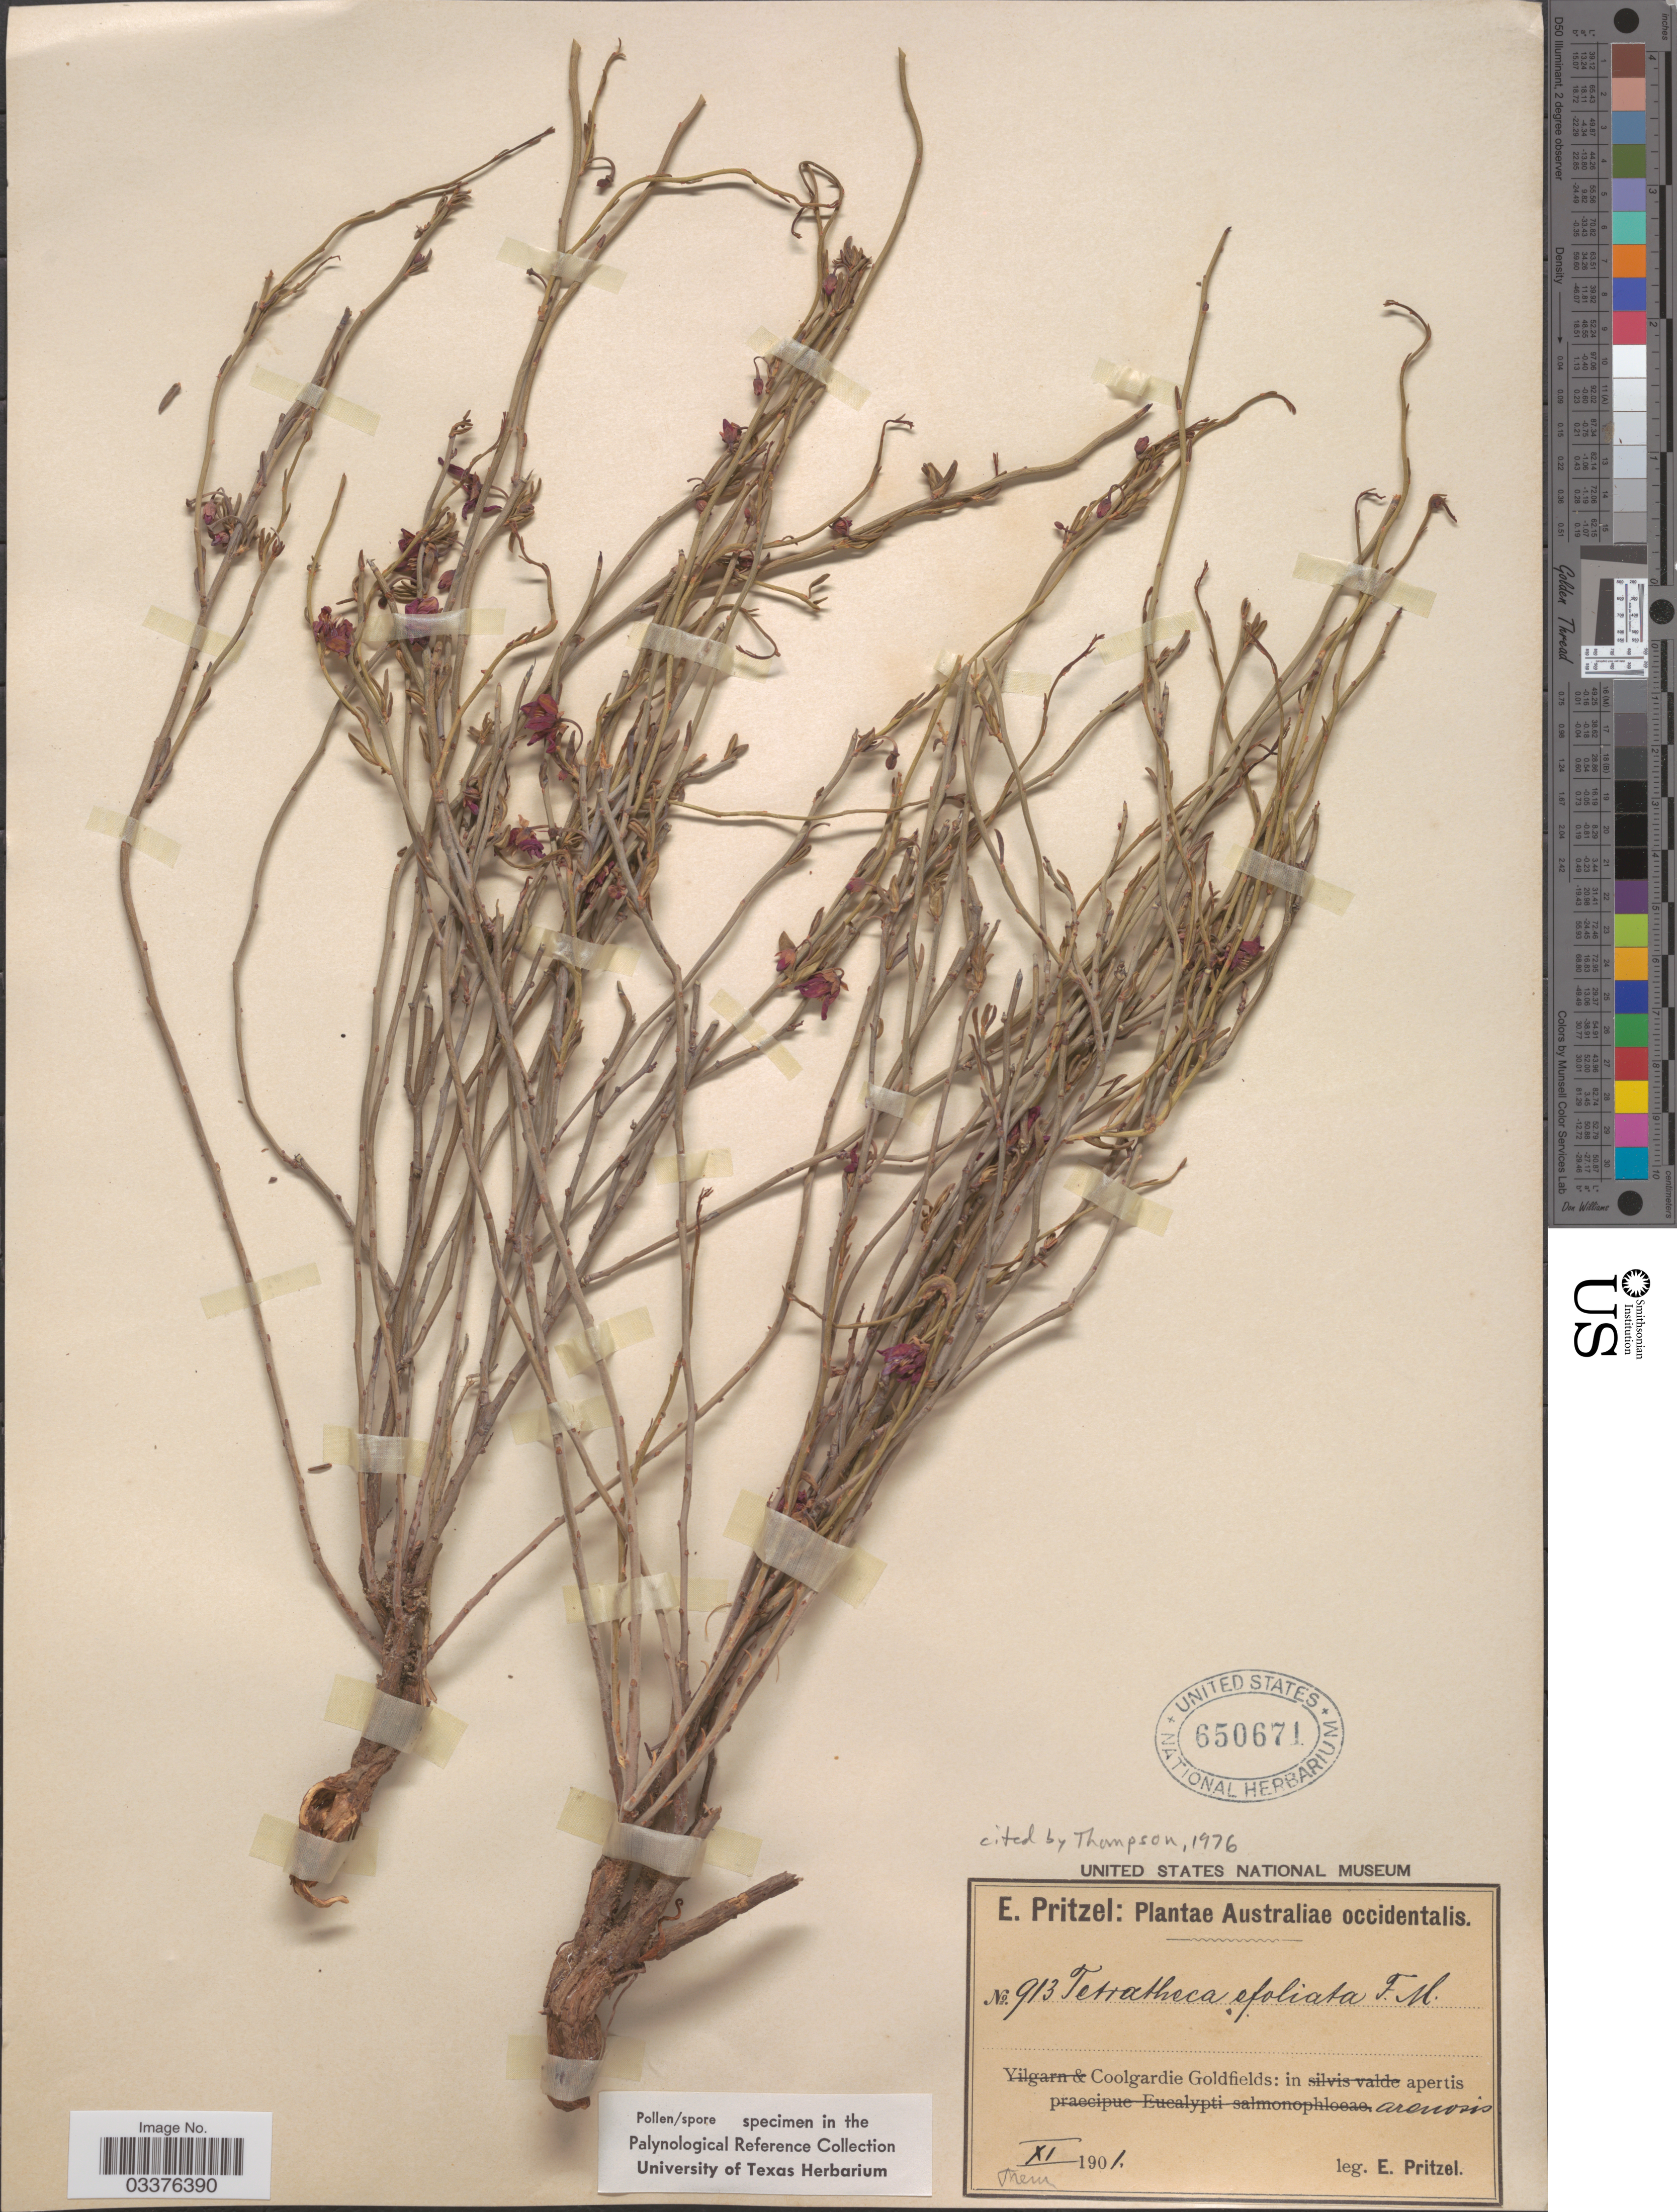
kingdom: Plantae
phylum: Tracheophyta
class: Magnoliopsida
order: Oxalidales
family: Elaeocarpaceae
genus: Tetratheca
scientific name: Tetratheca efoliata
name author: F. Muell.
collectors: E. G. Pritzel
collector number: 913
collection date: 1901-11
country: Australia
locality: Australiae occidentalis. Coolgardie Goldfields: in apertis arenosis.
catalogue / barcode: US 650671